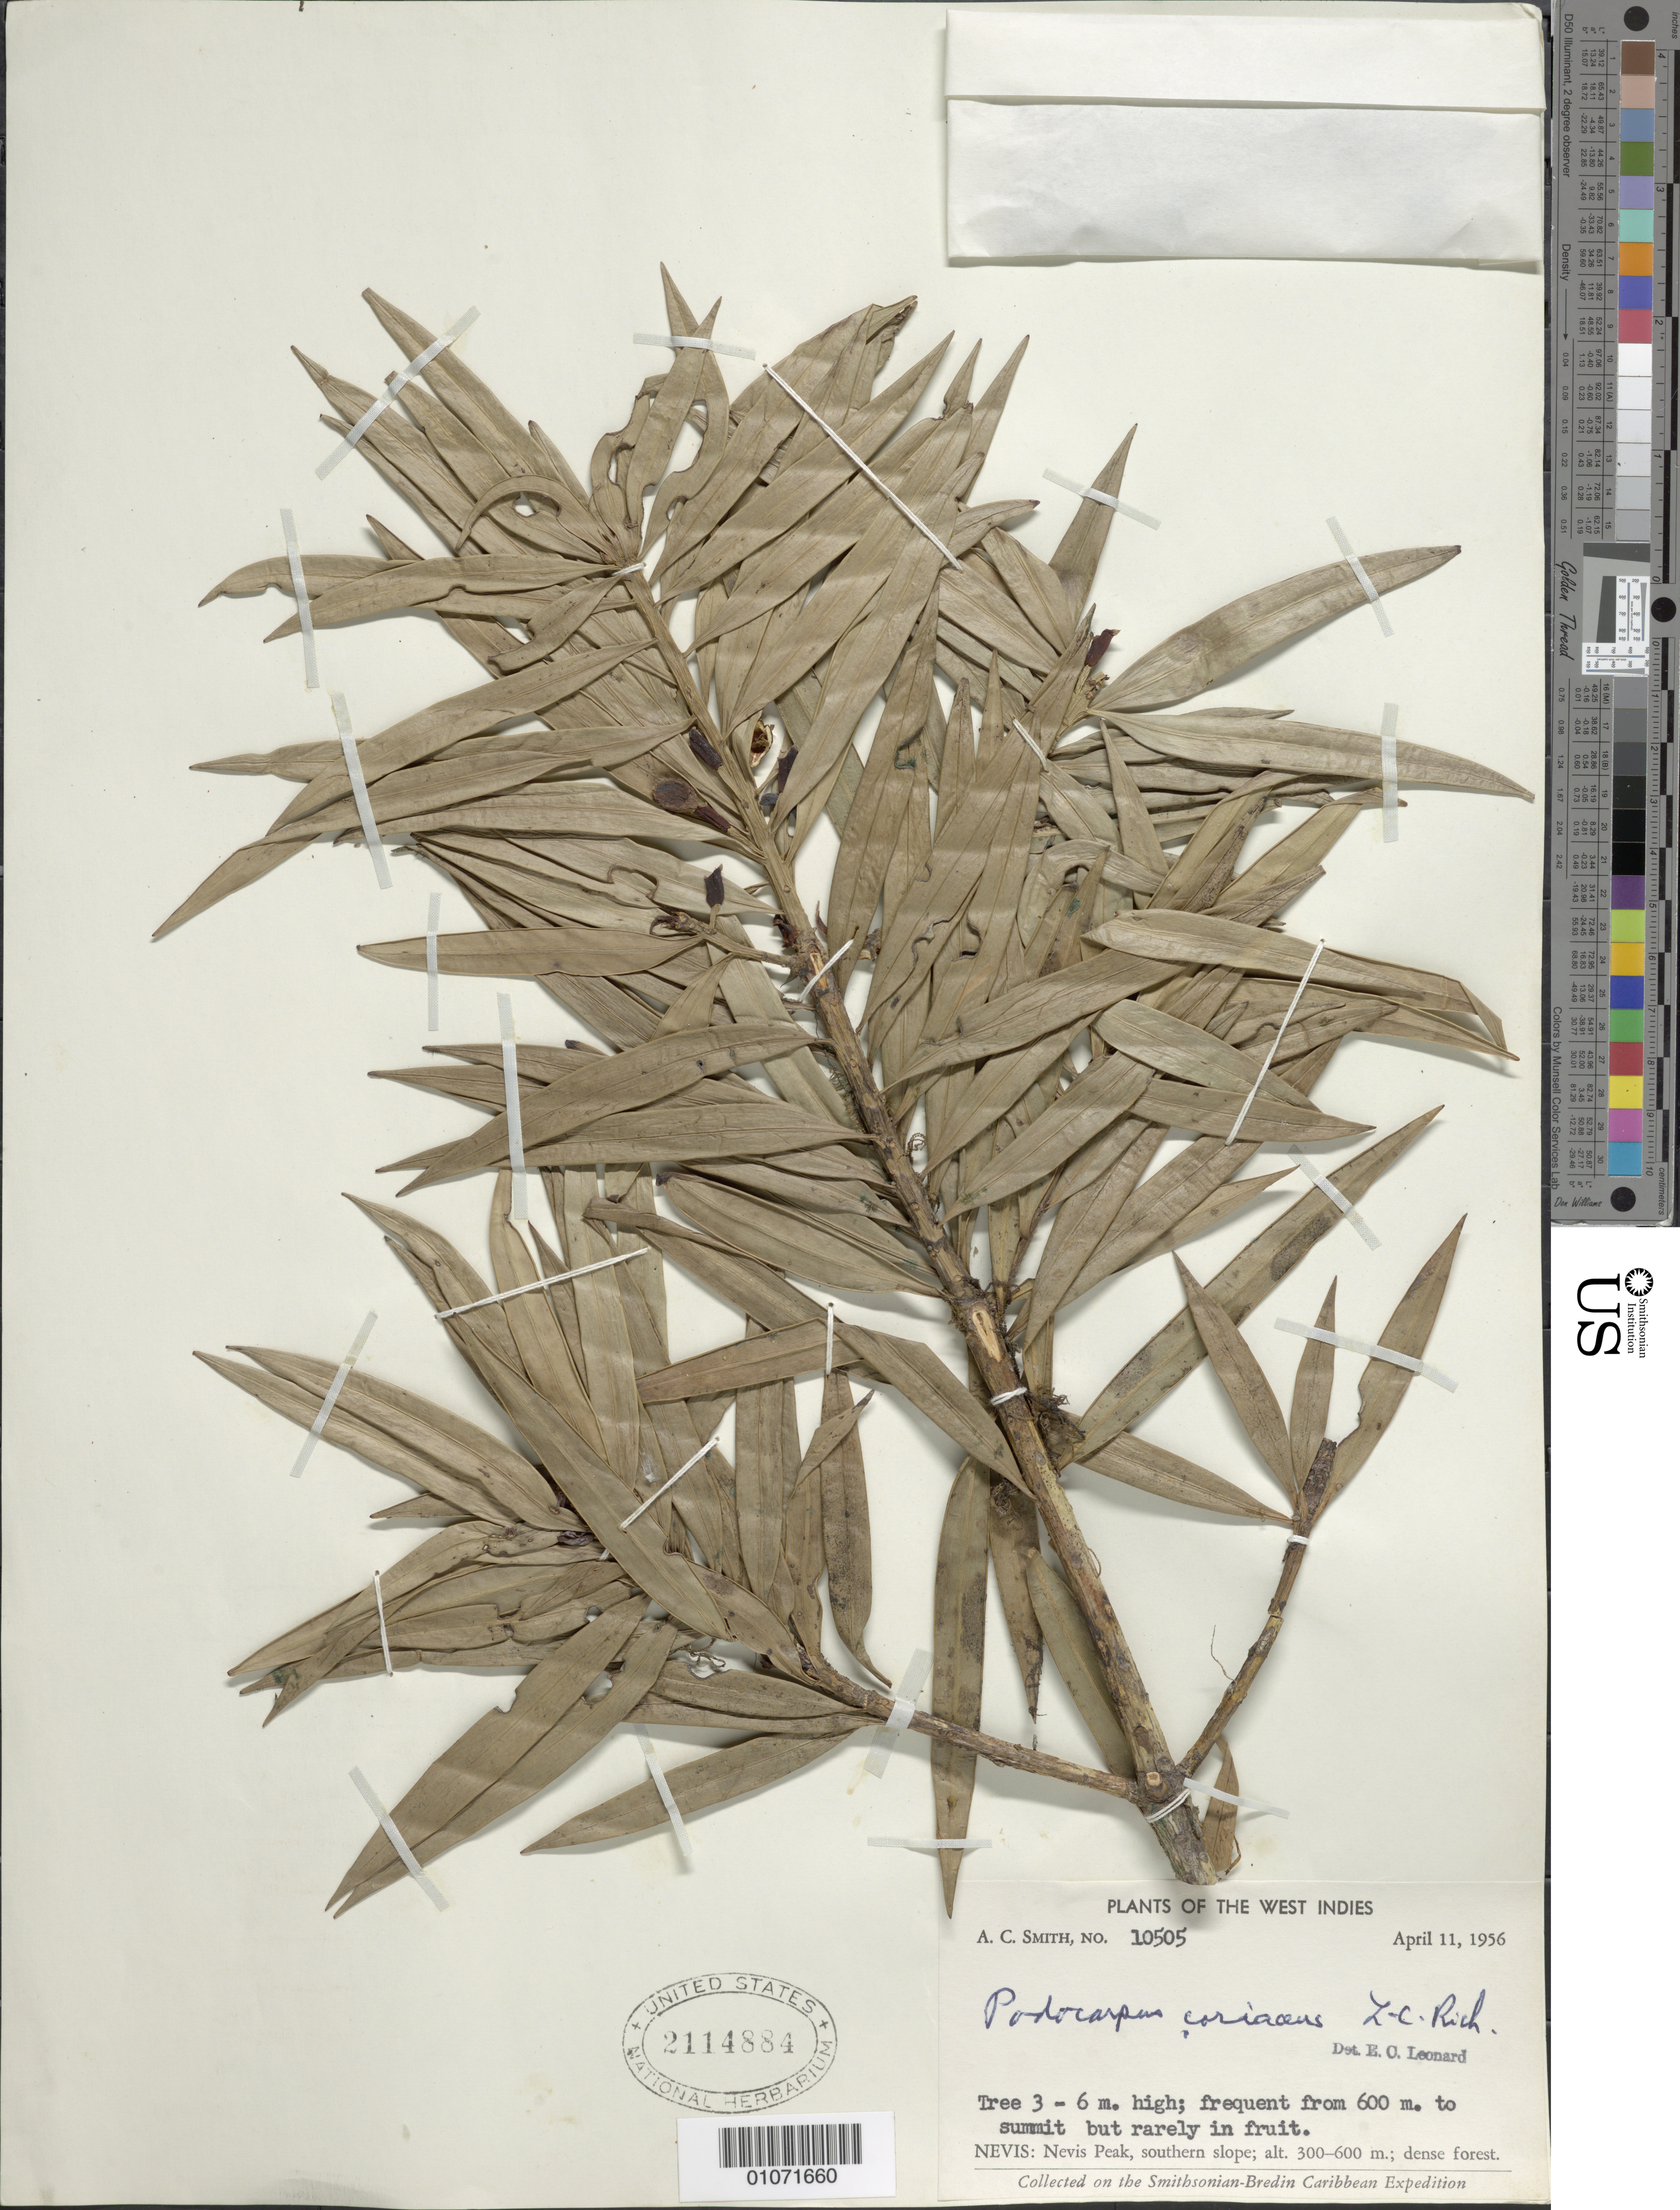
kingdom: Plantae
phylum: Tracheophyta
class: Pinopsida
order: Pinales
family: Podocarpaceae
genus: Podocarpus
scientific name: Podocarpus coriaceus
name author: Rich. & A. Rich.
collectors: A. C. Smith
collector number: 10505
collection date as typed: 04 Apr 1956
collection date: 1956-04-04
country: St. Christopher-Nevis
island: Nevis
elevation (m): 300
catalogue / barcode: US 2114884